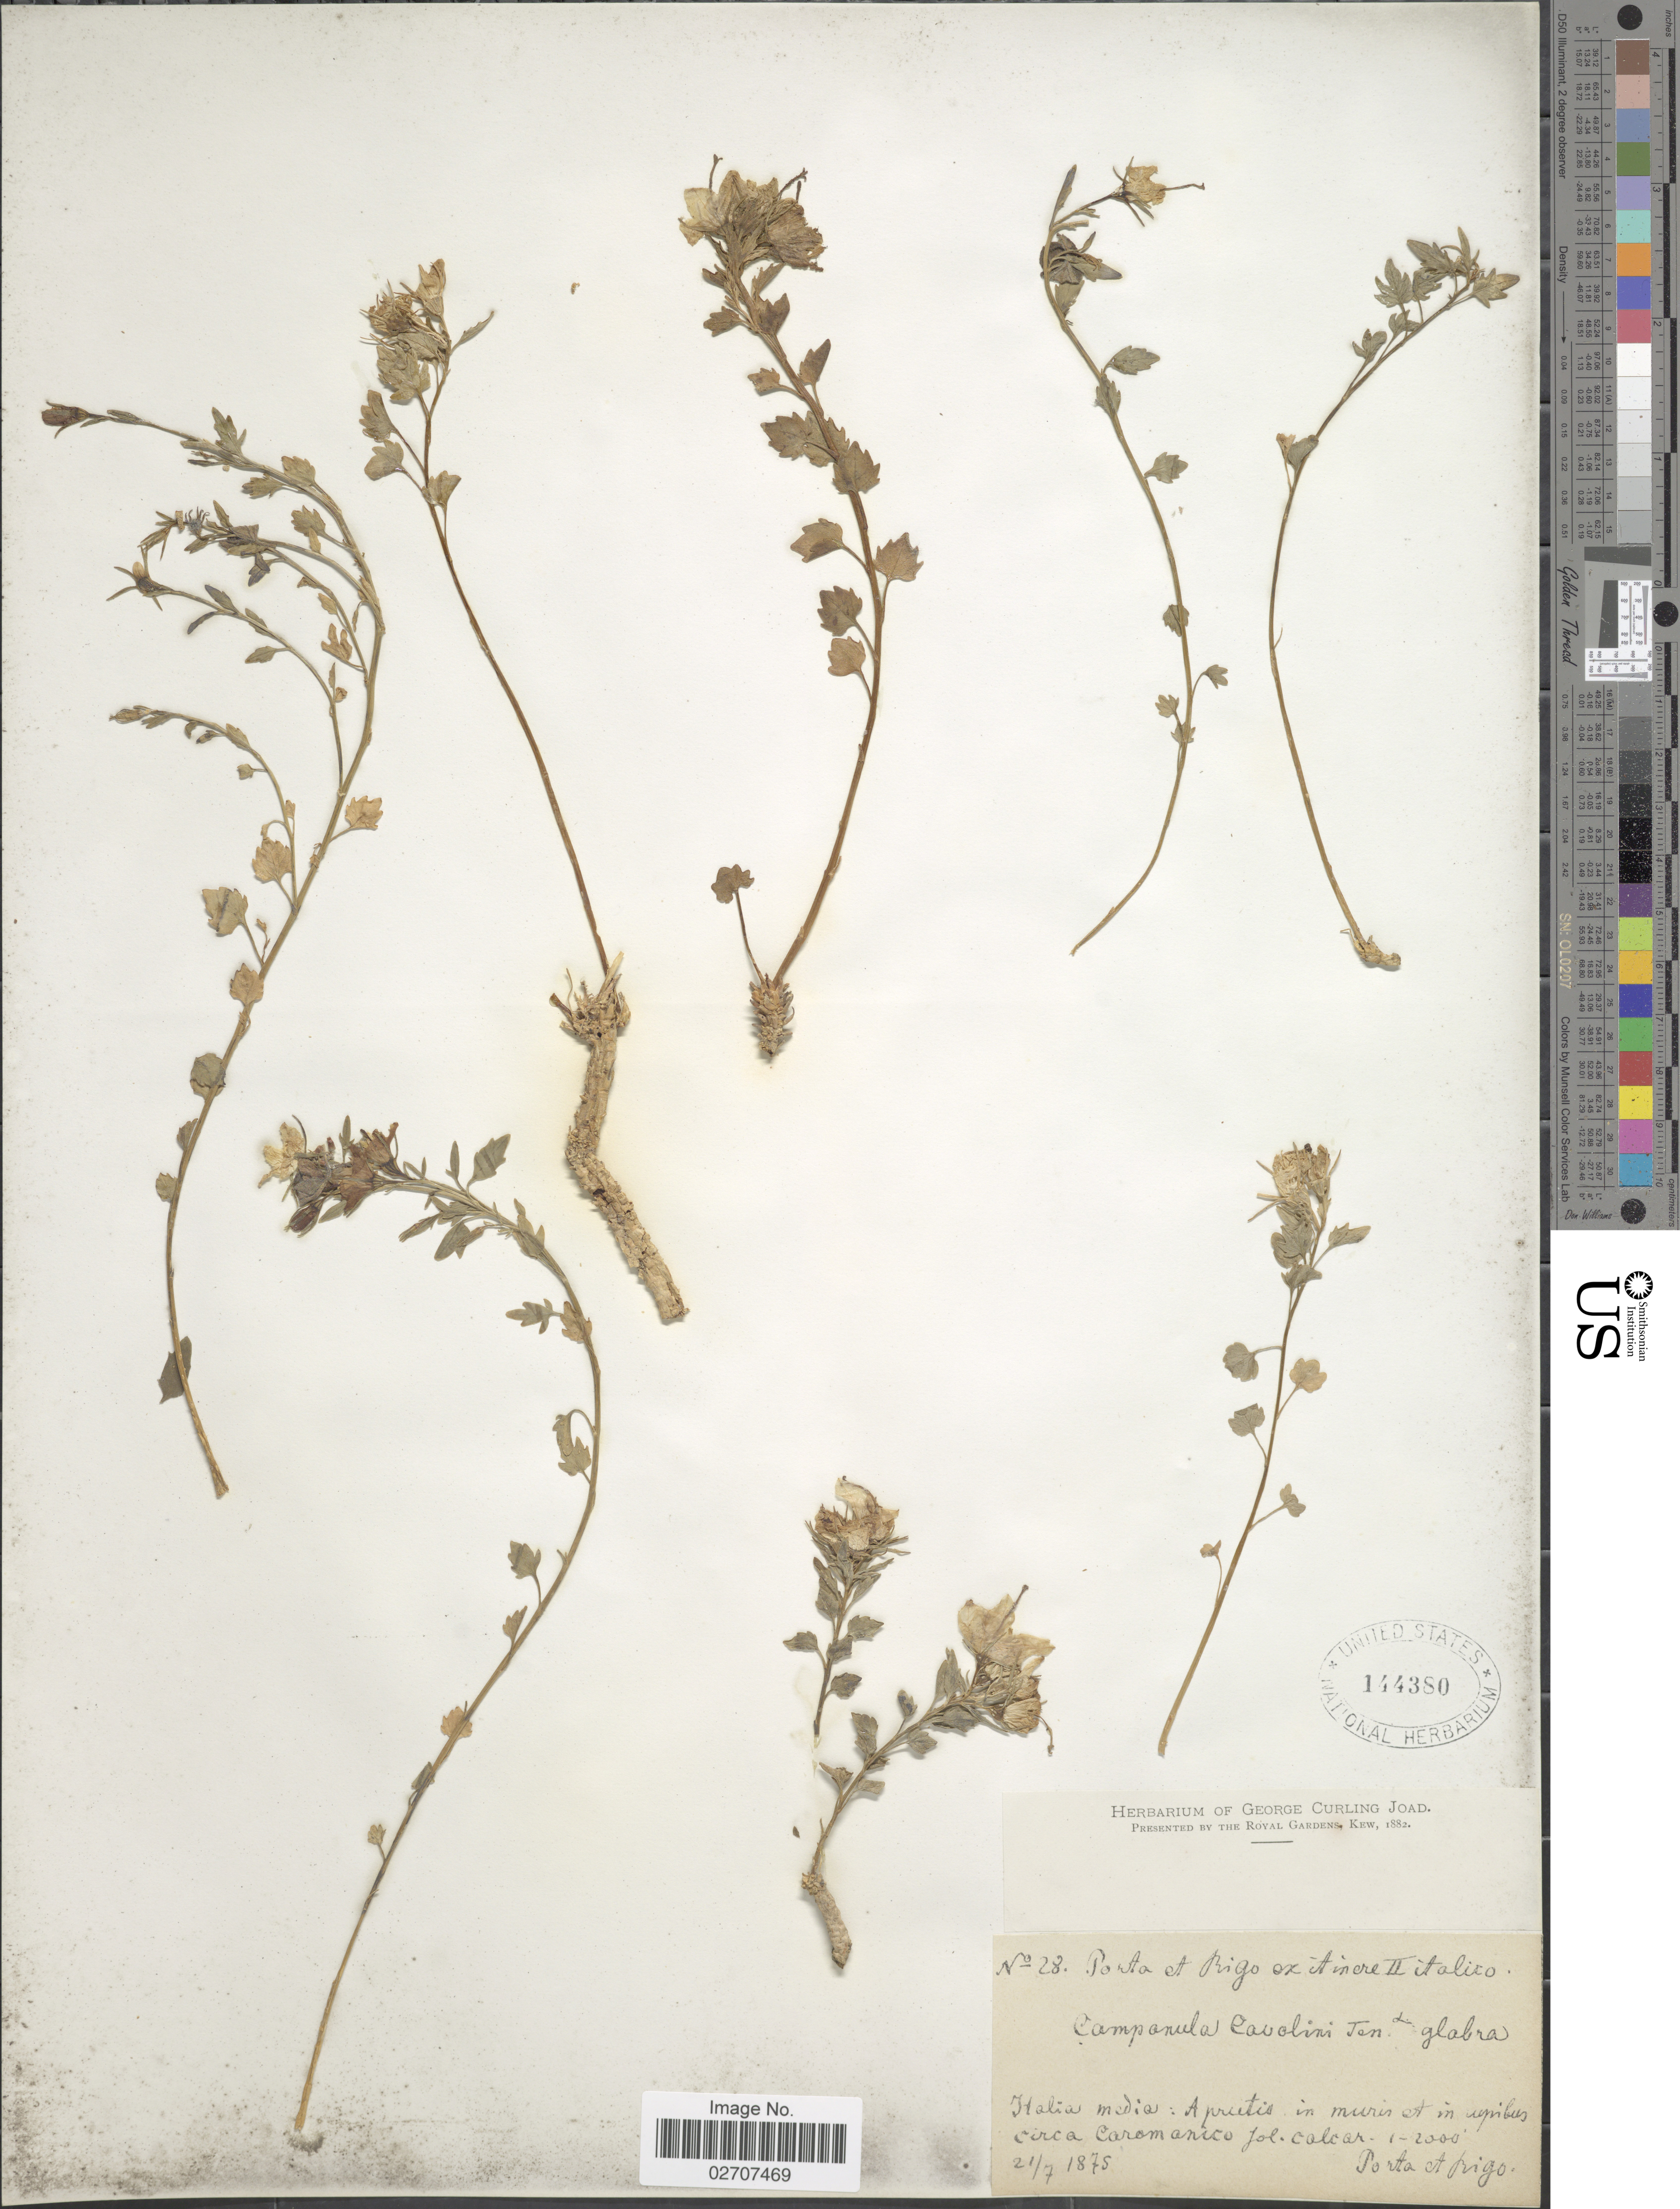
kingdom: Plantae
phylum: Tracheophyta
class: Magnoliopsida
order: Asterales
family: Campanulaceae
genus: Campanula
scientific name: Campanula cavolinii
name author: Ten.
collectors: -- Porta & -- Rigo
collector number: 28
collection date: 1875-07-21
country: Italy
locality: Ex itinere II italico, Italia media: Aprutis in muris et in rupibus circa Caramanico fol. calcar.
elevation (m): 305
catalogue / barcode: US 144380